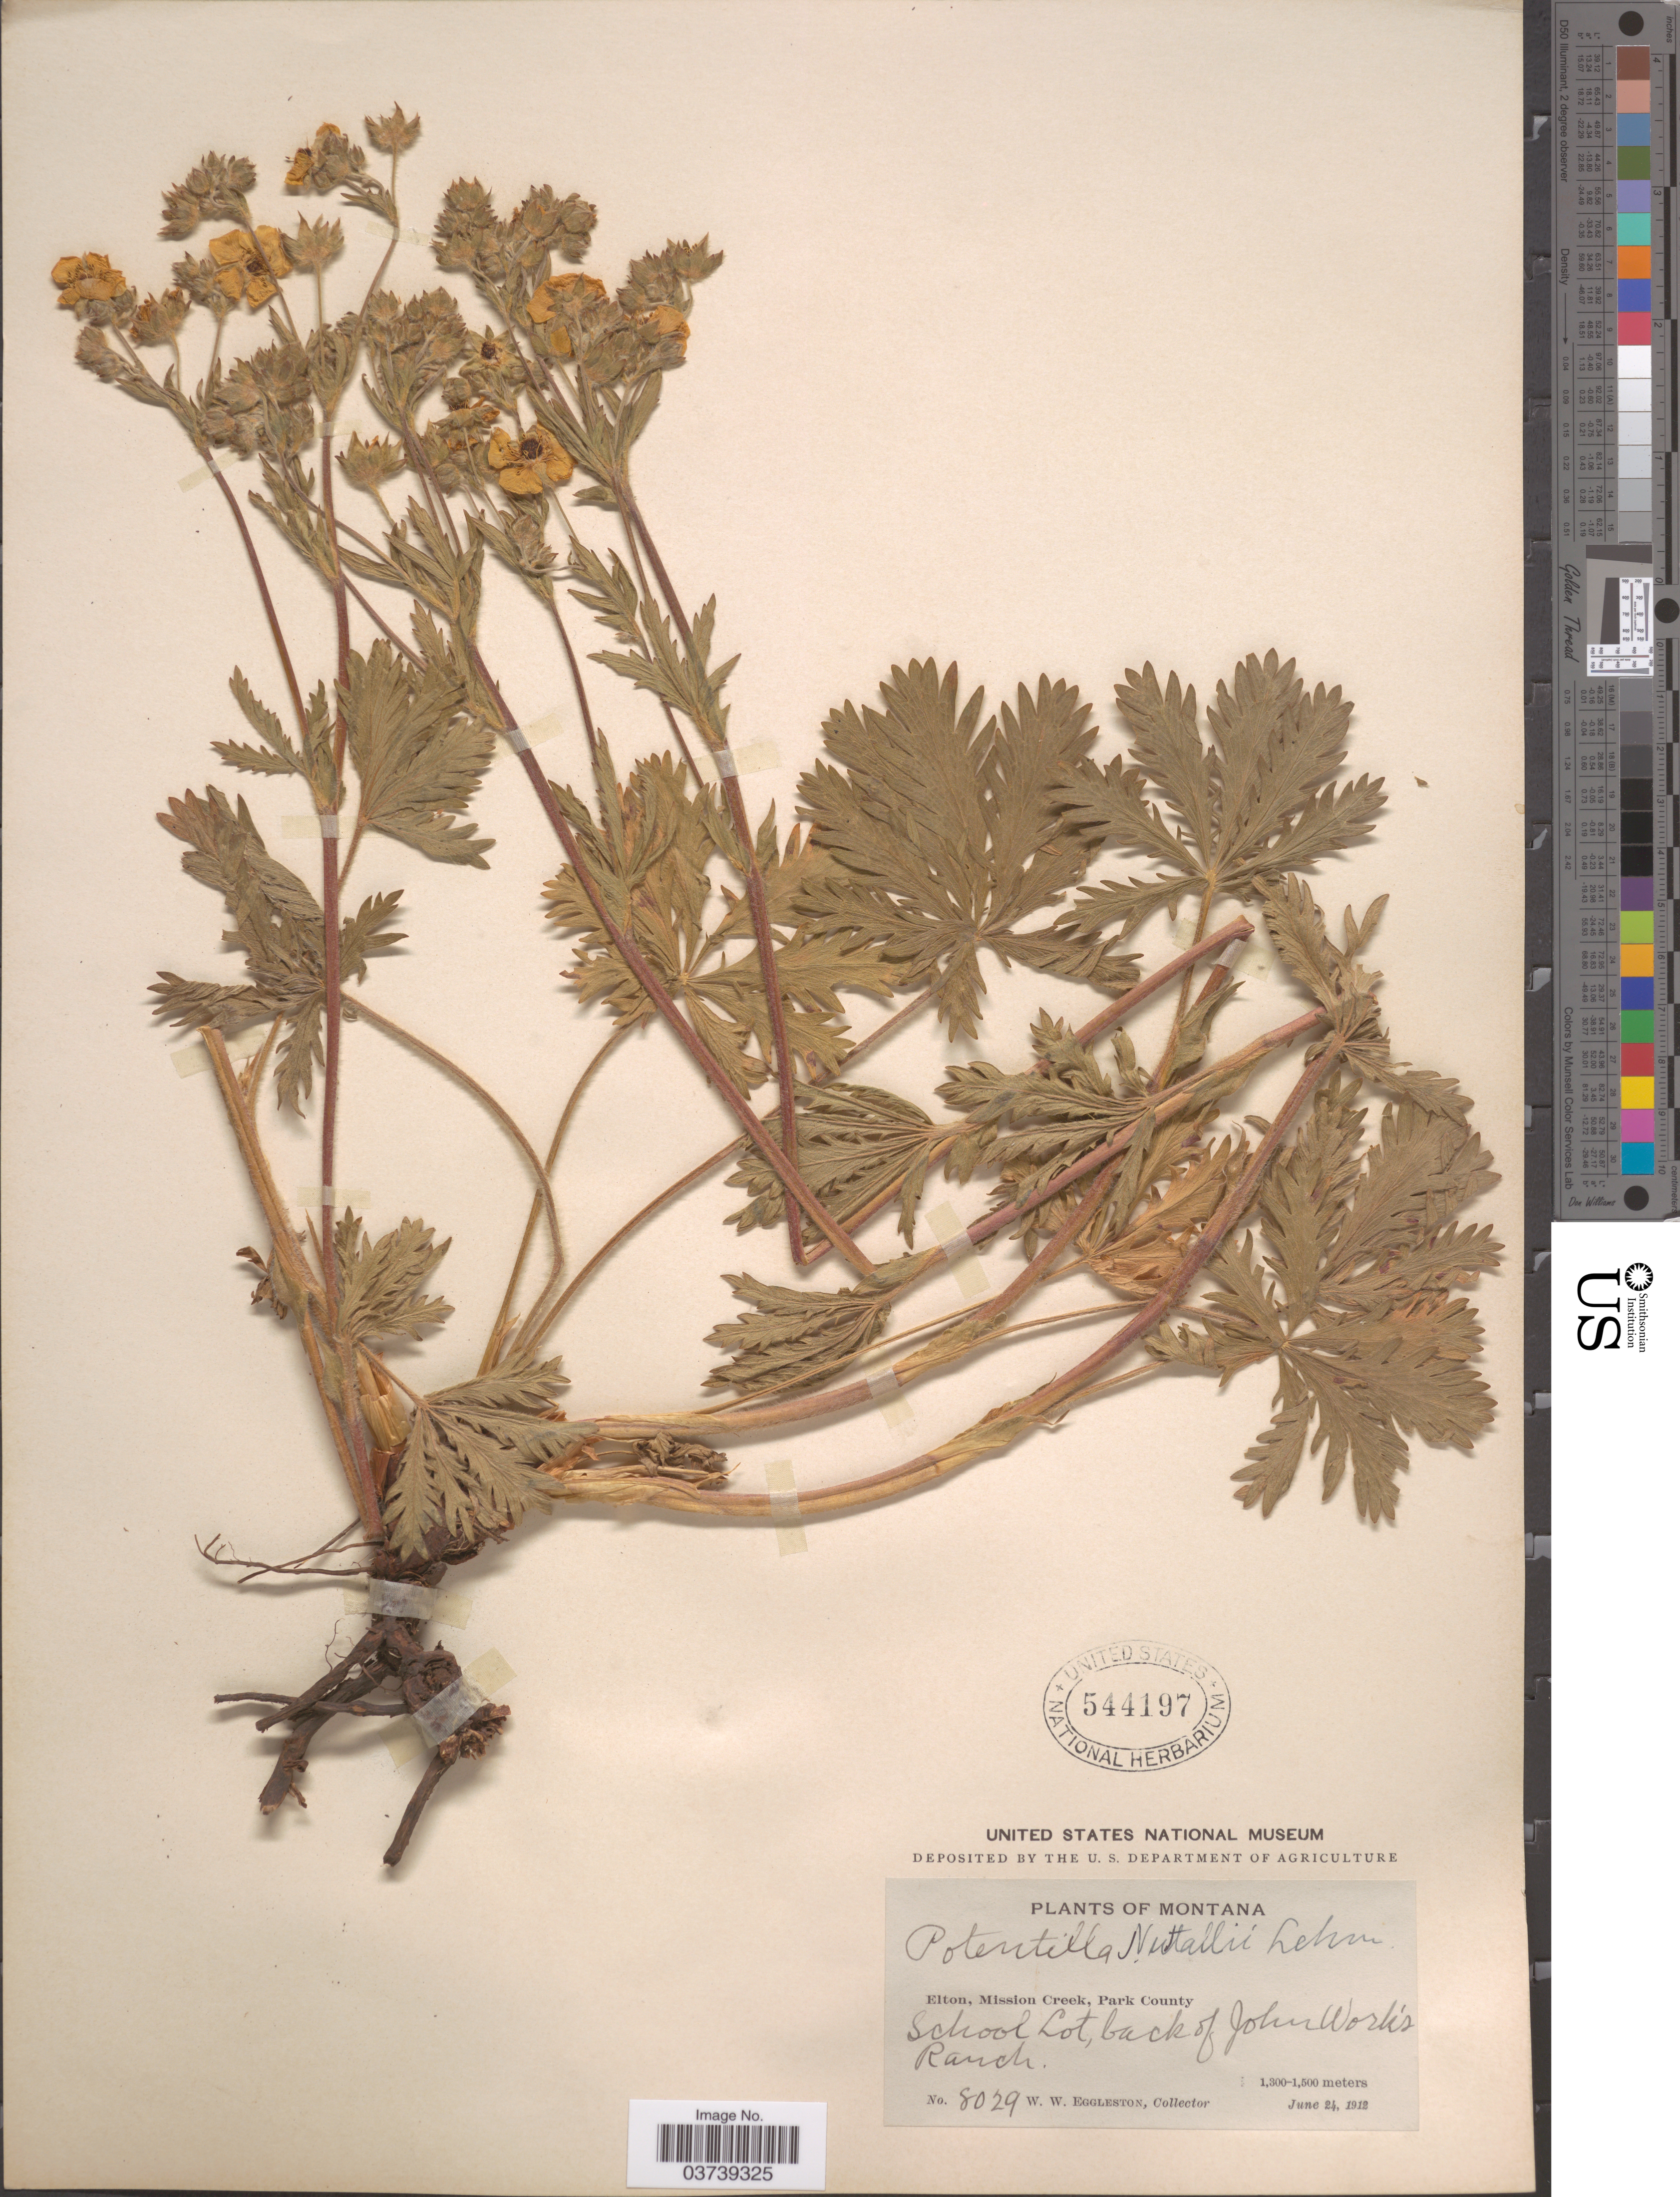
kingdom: Plantae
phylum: Tracheophyta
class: Magnoliopsida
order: Rosales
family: Rosaceae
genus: Potentilla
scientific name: Potentilla gracilis var. fastigiata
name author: (Nutt.) S. Watson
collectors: W. W. Eggleston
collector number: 8029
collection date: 1912-06-24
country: United States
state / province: Montana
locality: Elton, Mission Creek, Park County. School Lot, back of John Work's Ranch.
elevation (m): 1300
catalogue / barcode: US 544197